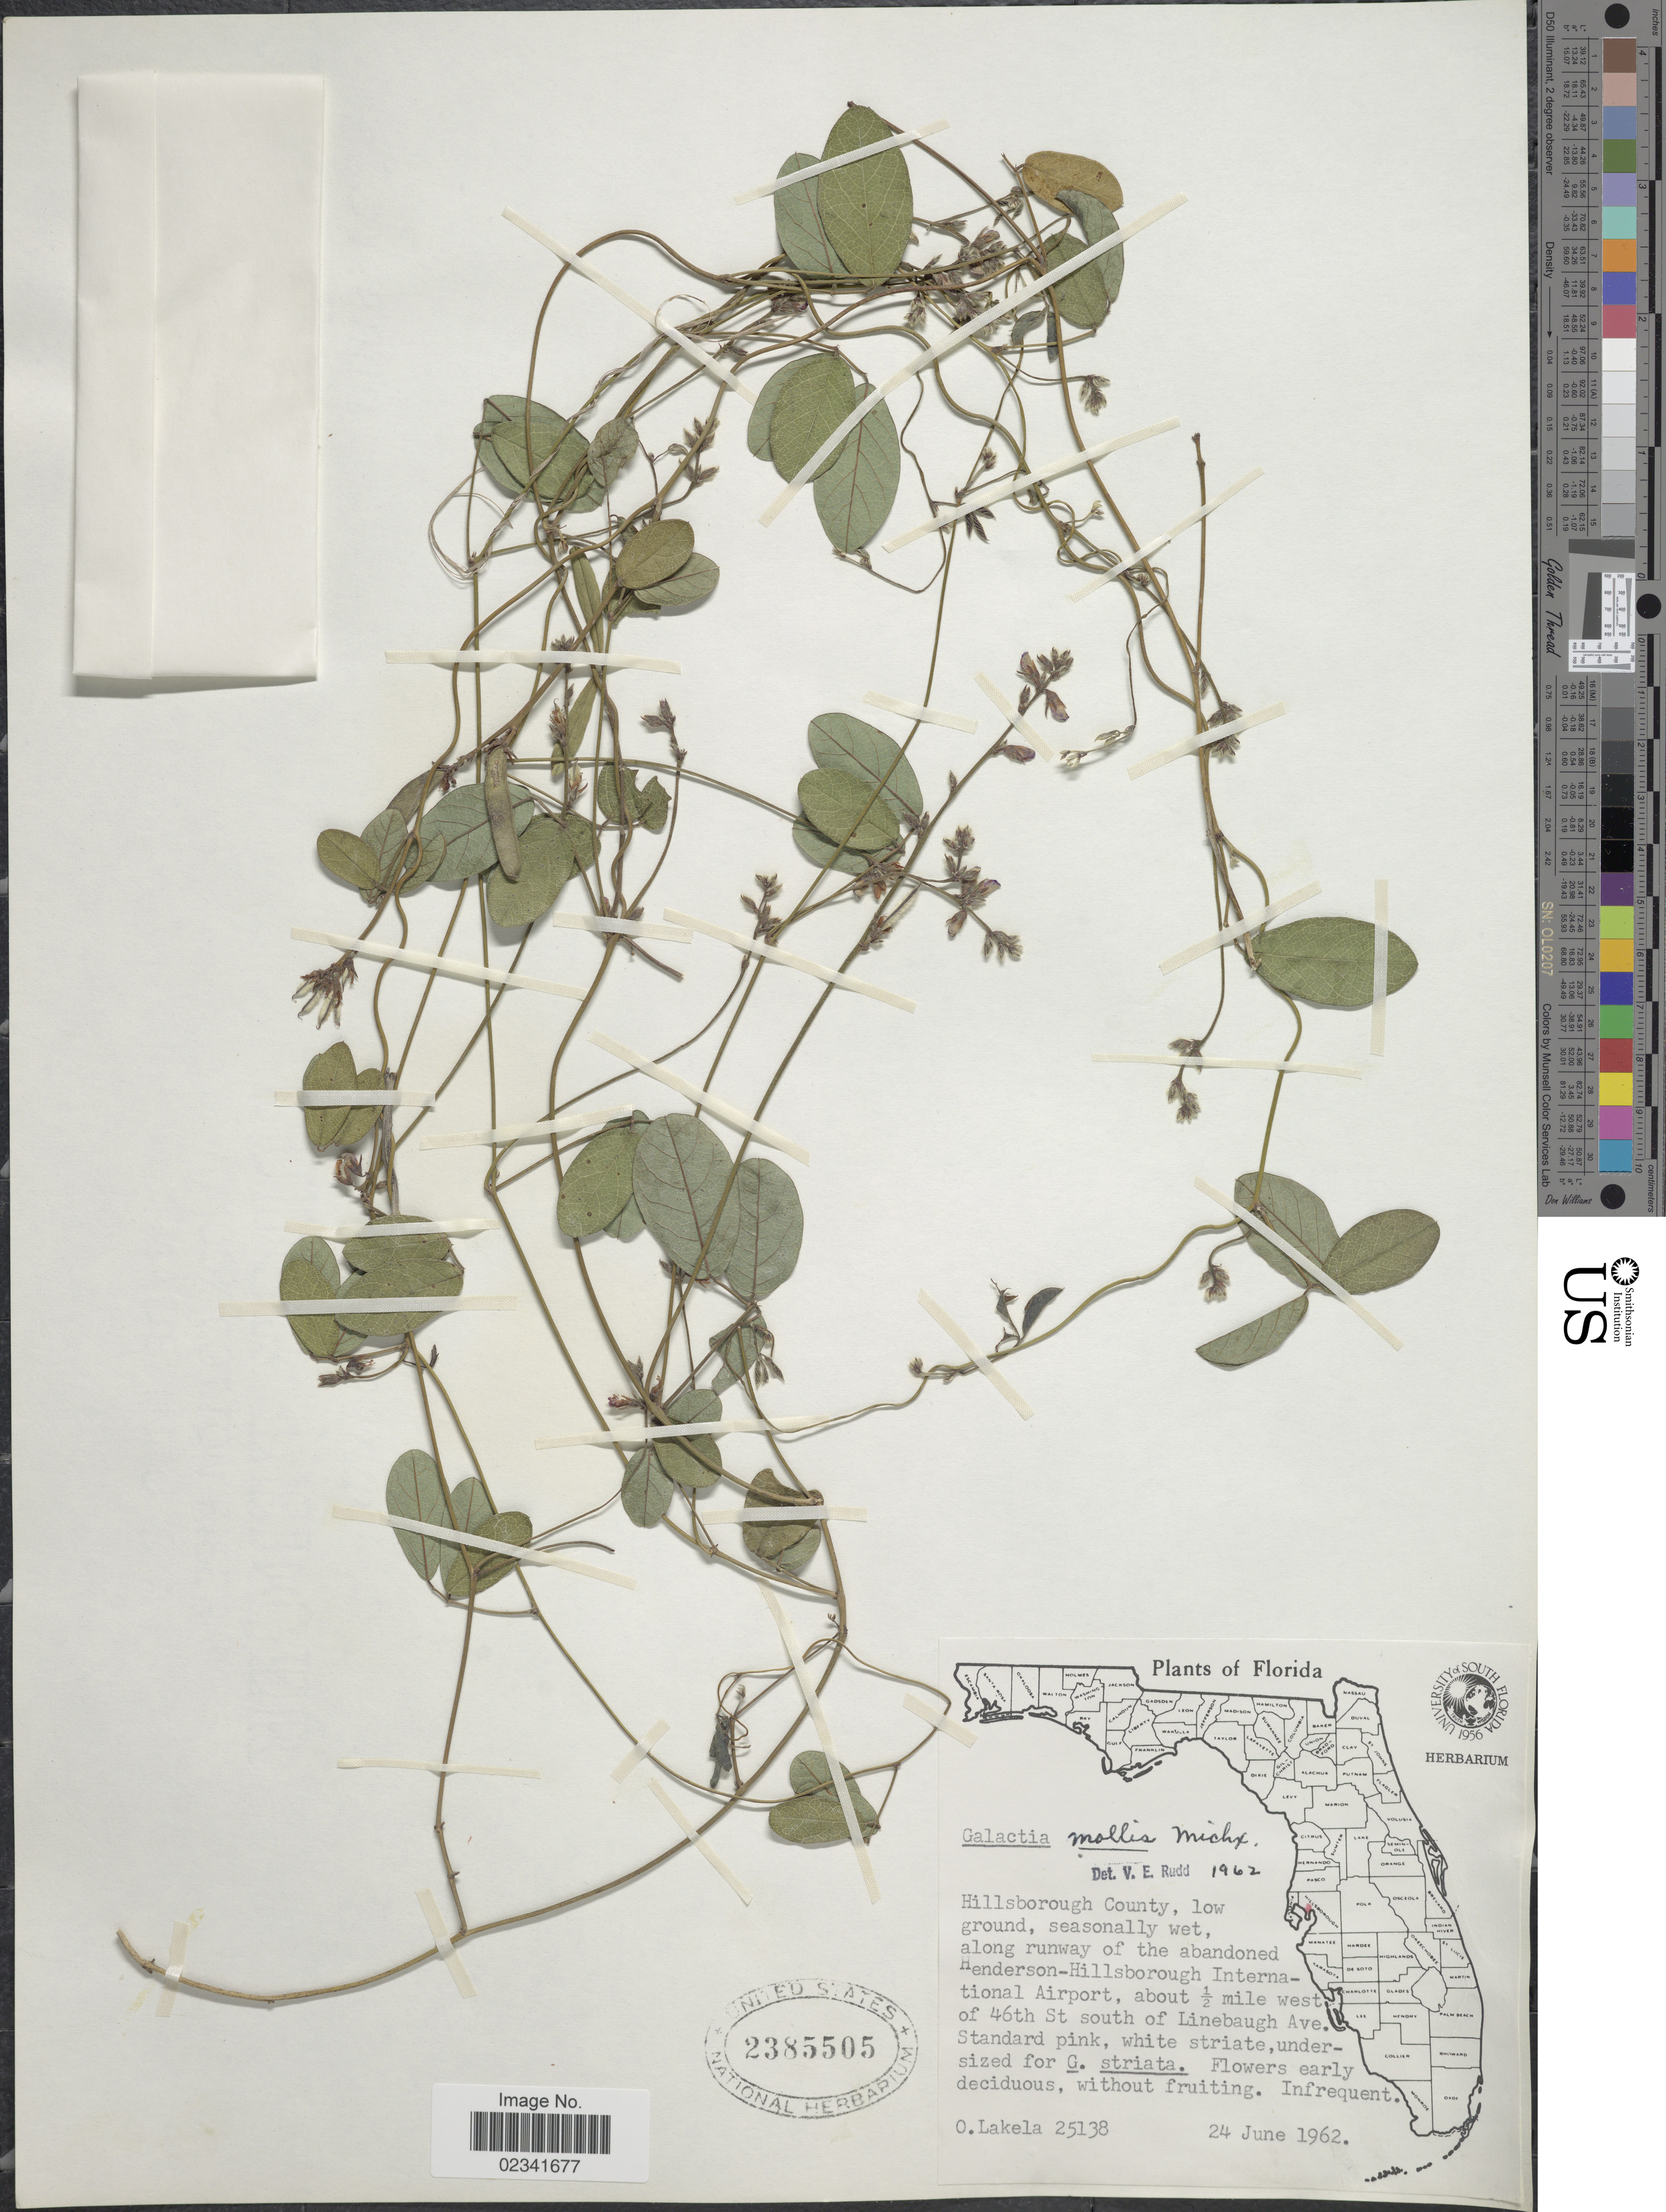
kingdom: Plantae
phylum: Tracheophyta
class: Magnoliopsida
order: Fabales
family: Fabaceae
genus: Galactia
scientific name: Galactia mollis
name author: Michx.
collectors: O. Lakela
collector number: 25138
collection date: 1962-06-24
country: United States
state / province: Florida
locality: Hillsborough County, low ground, seasonally wet, along runway of the abandoned Henderson-Hillsborough International Airport, about ½ mile west of 46th St south of Linebaugh Ave.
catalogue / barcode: US 2385505